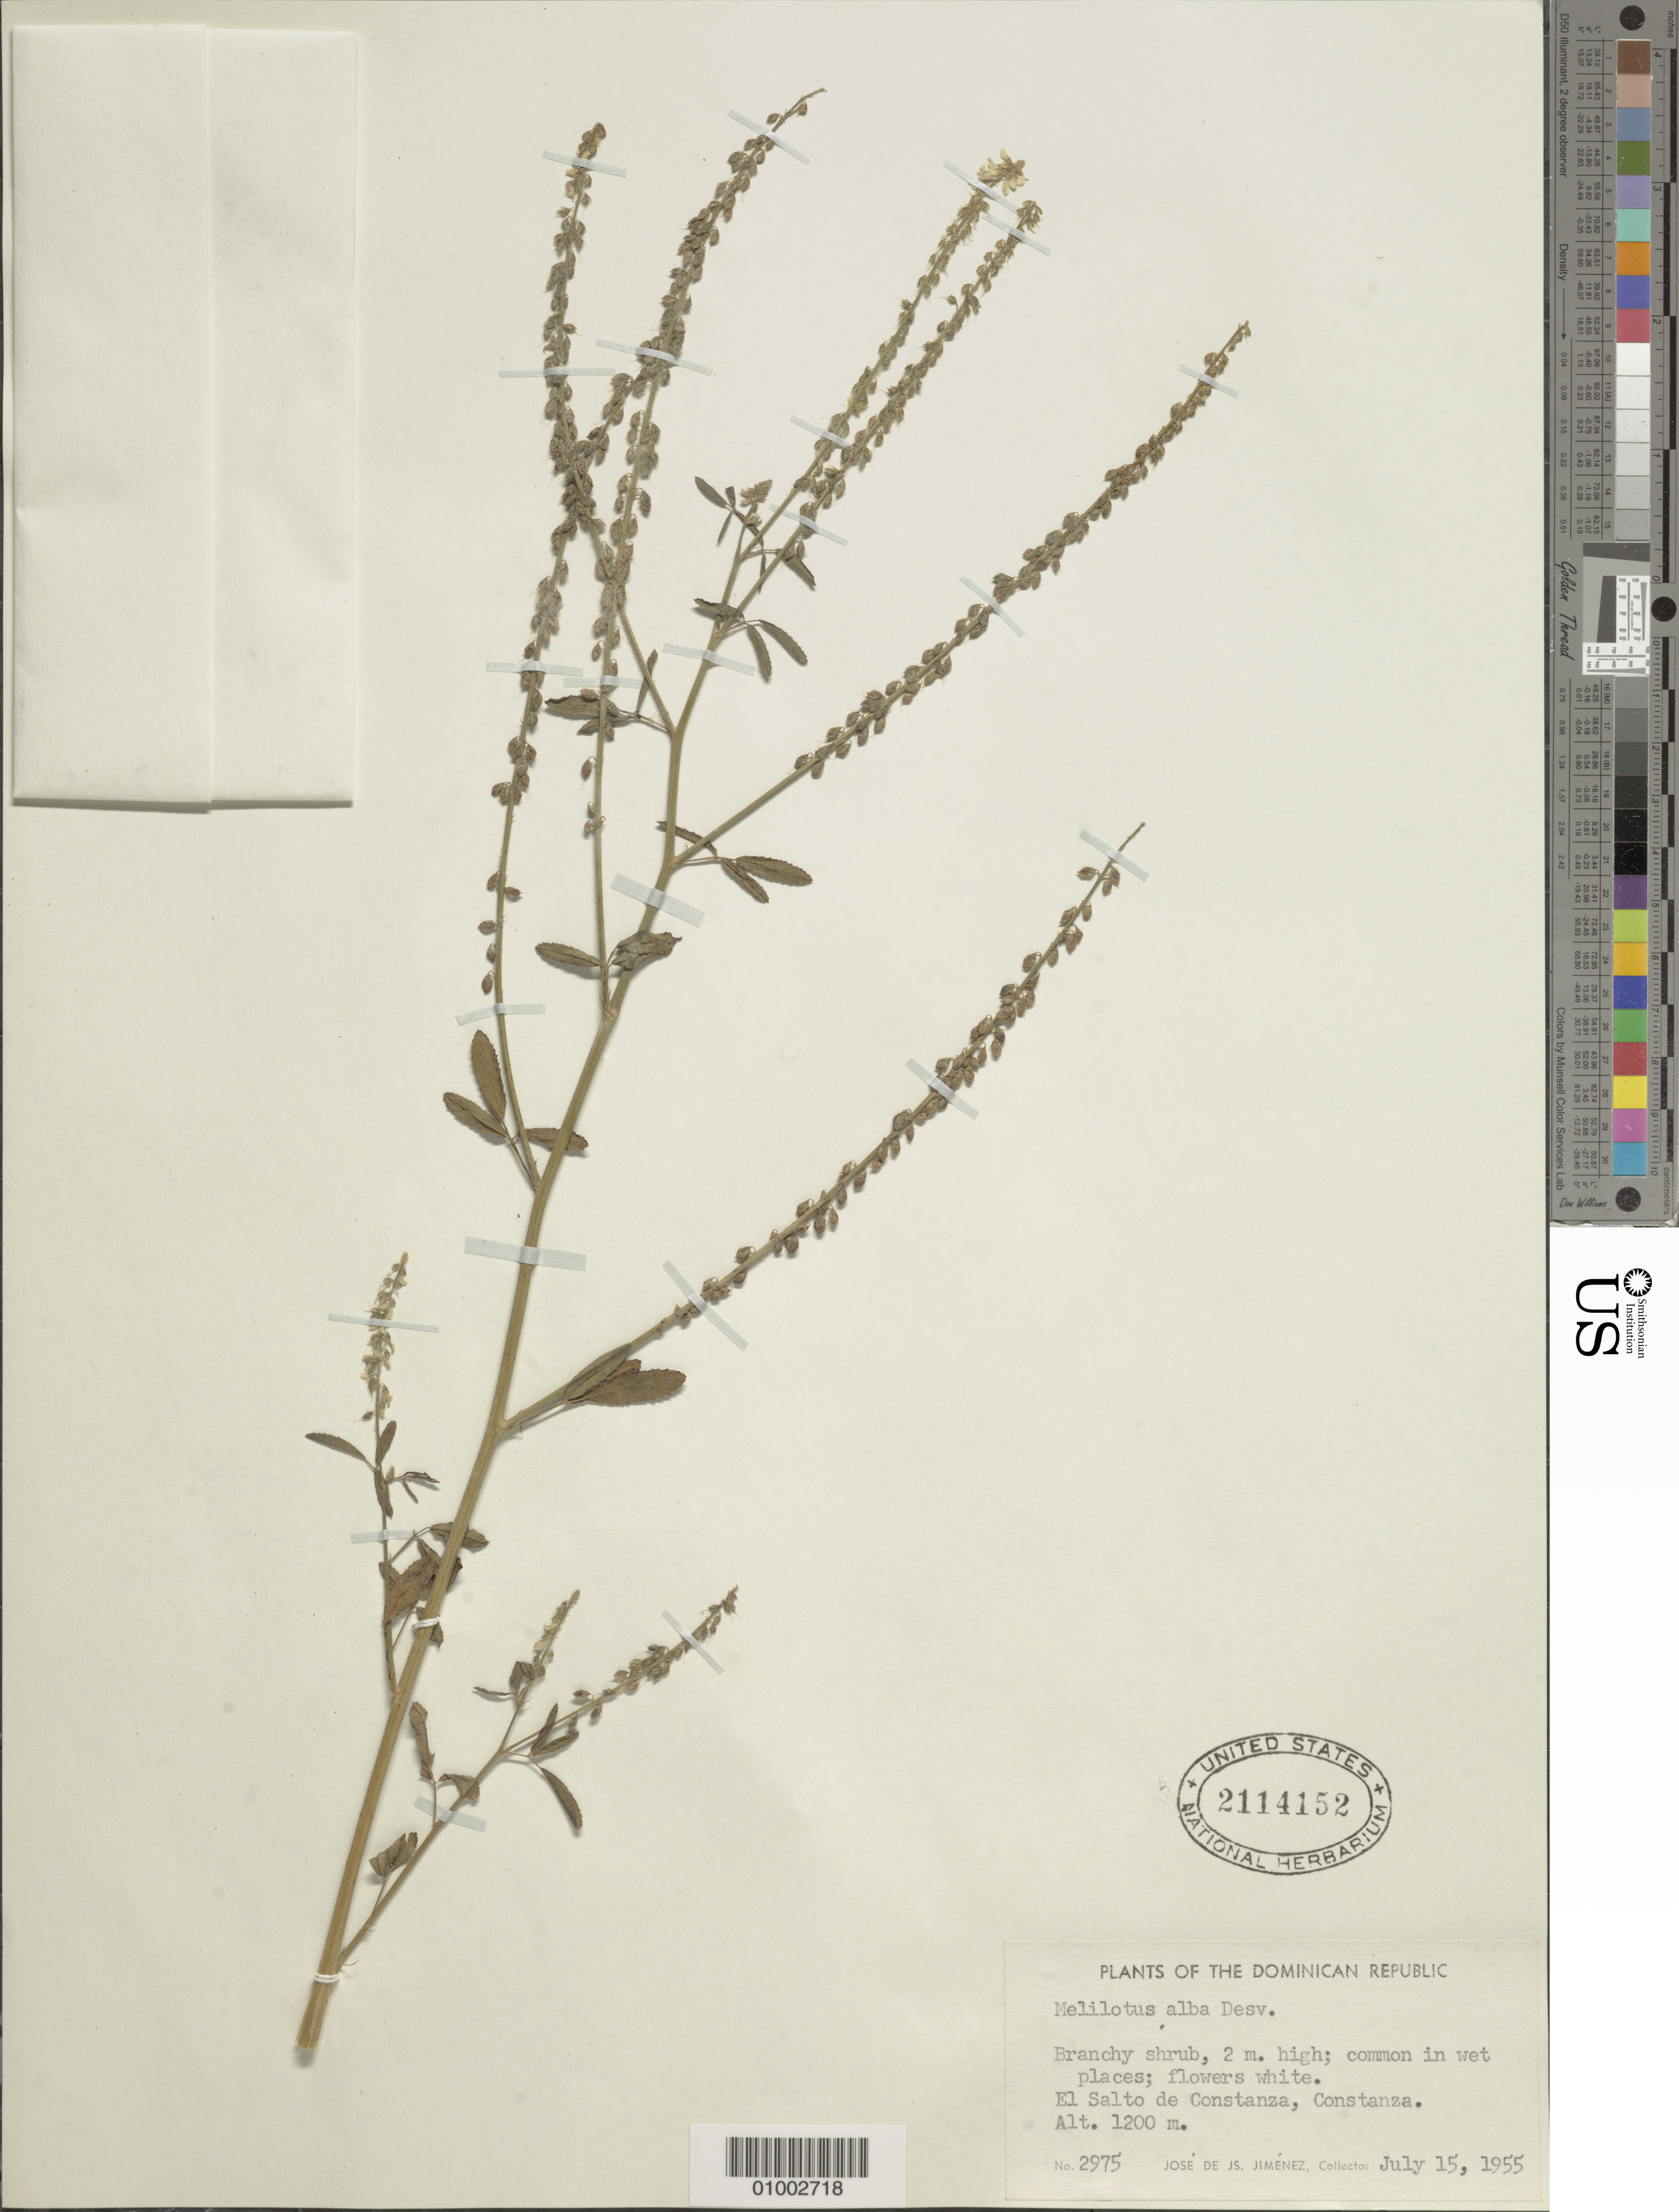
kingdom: Plantae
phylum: Tracheophyta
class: Magnoliopsida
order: Fabales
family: Fabaceae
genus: Melilotus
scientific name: Melilotus albus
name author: Medik.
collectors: J. J. Jiménez Almonte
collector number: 2975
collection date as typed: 15 Jul 1955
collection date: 1955-07-15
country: Dominican Republic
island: Hispaniola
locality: El salto de Costanza, Costanza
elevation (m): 1200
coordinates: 0 N, 0 E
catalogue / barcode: US 2114152